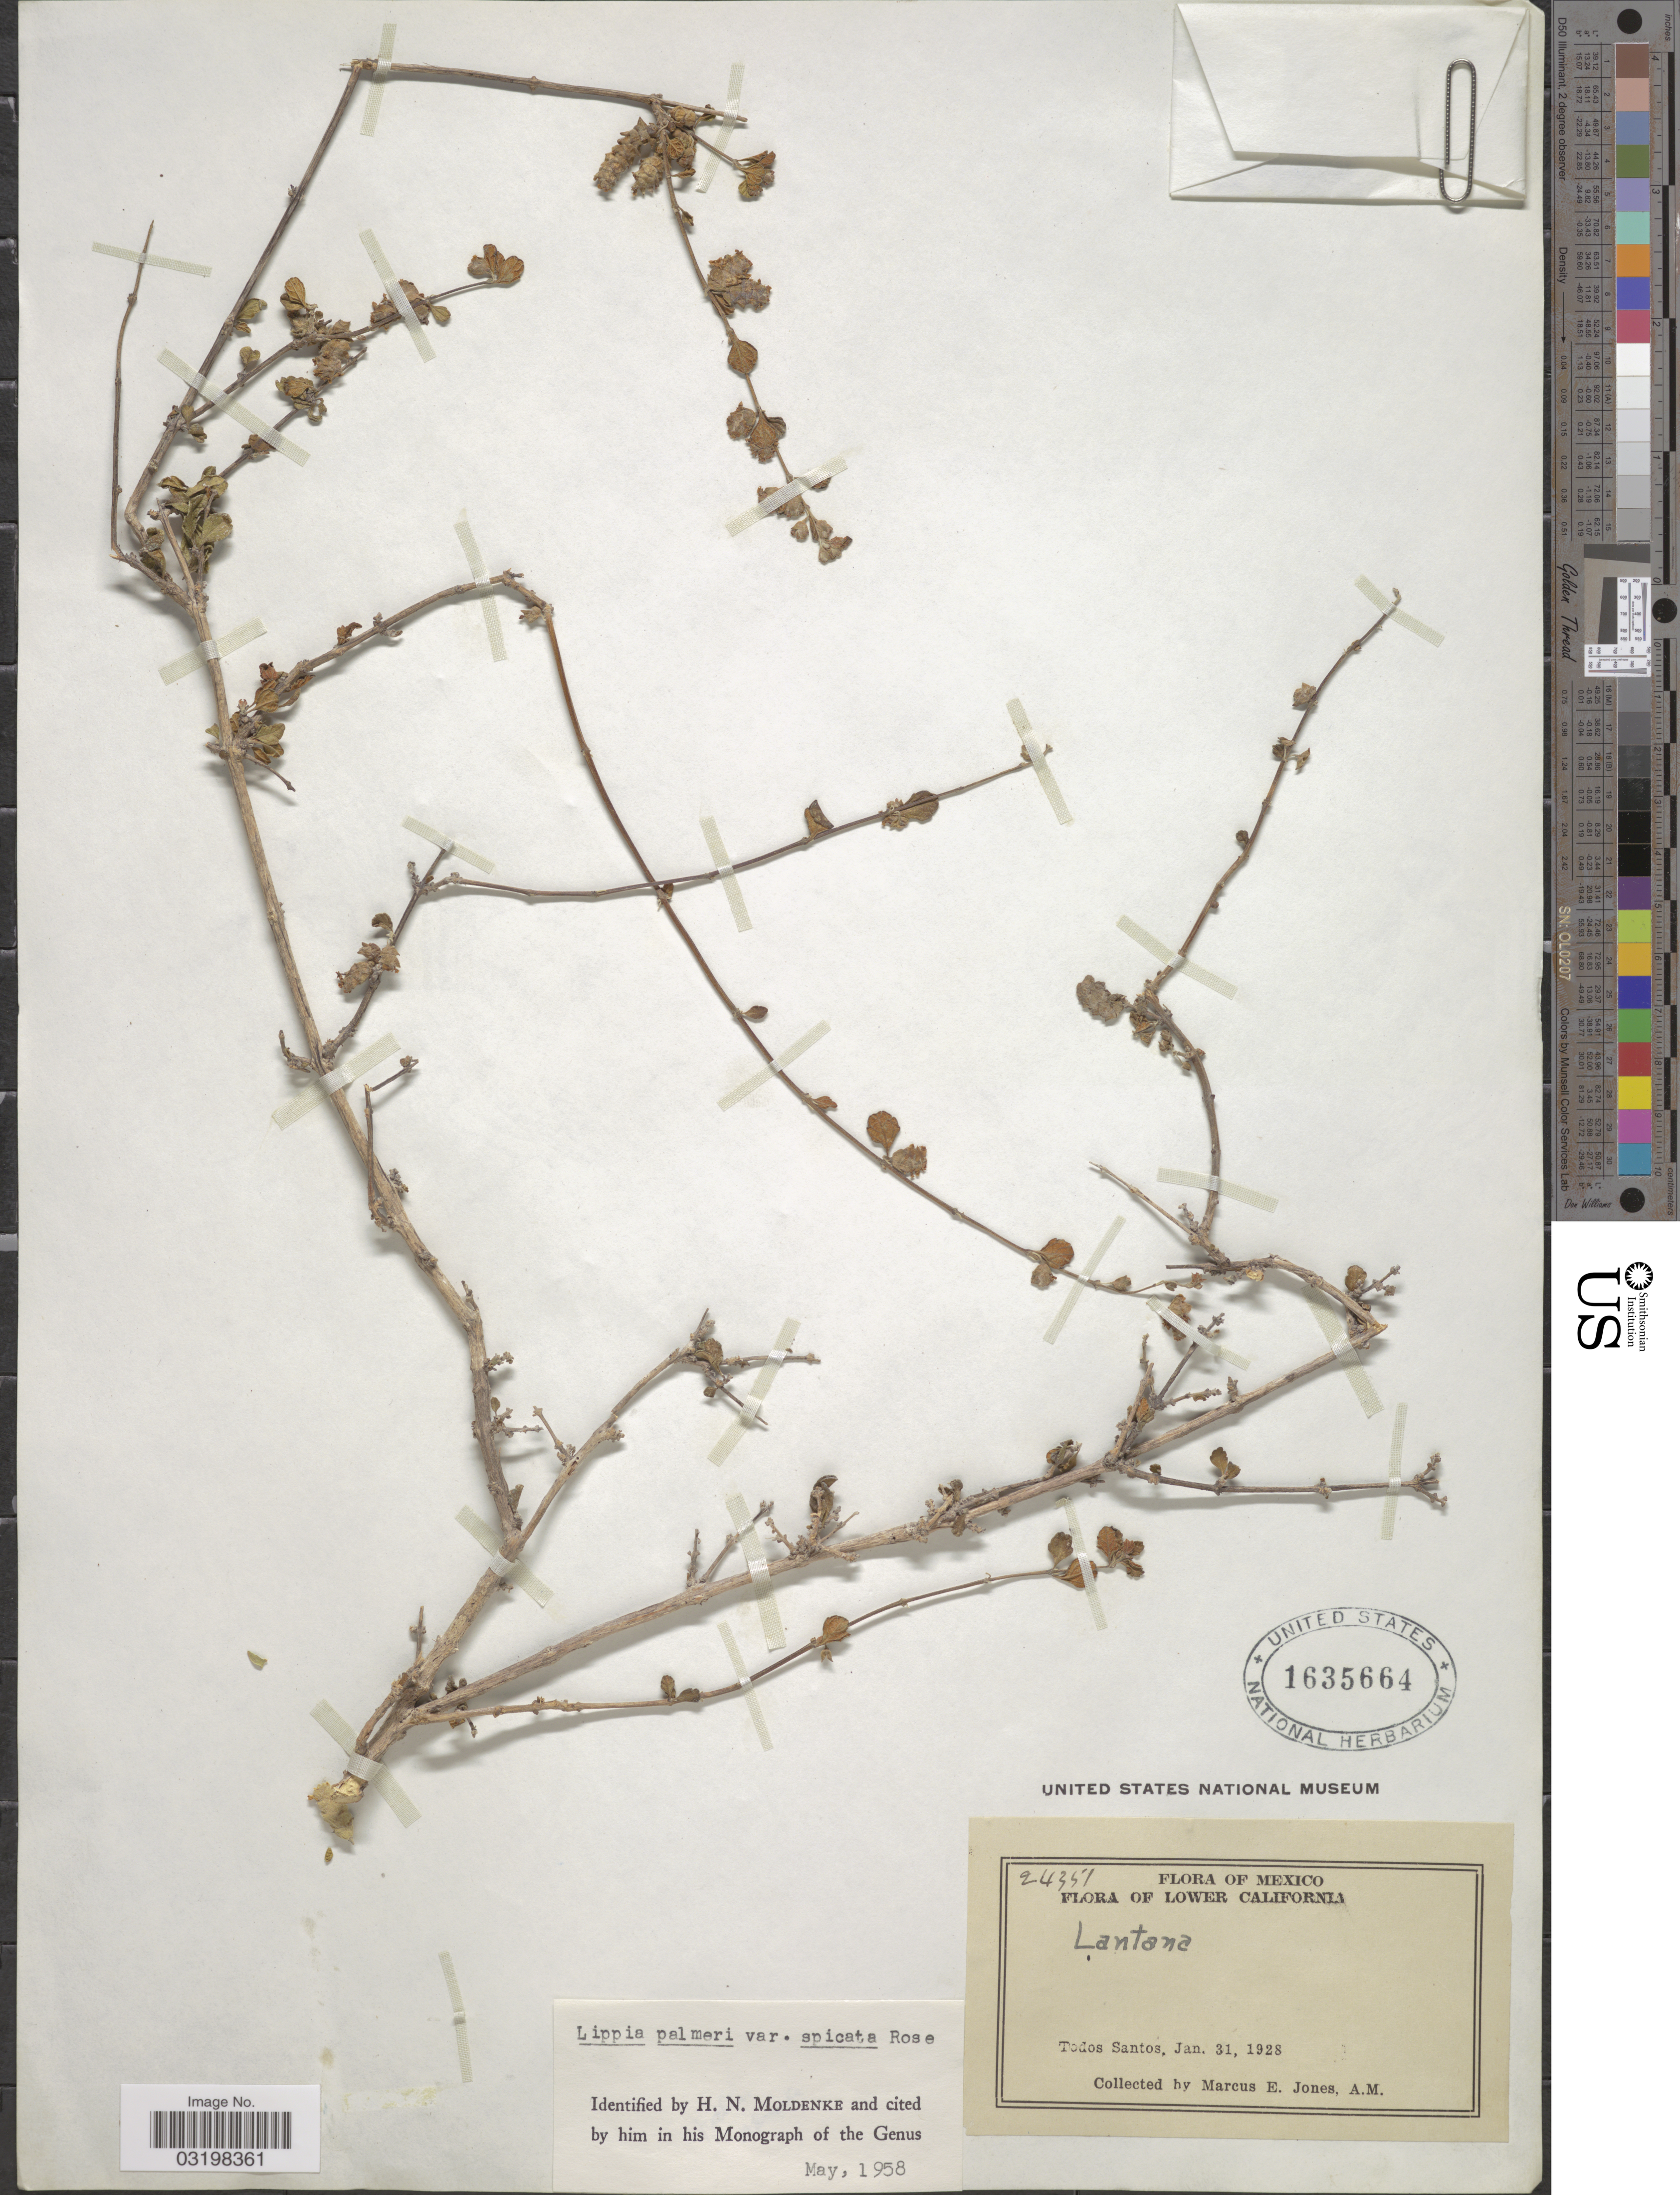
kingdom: Plantae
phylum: Tracheophyta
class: Magnoliopsida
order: Lamiales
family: Verbenaceae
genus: Lippia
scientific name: Lippia palmeri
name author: S. Watson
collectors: M. E. Jones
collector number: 24351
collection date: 1928-01-31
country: Mexico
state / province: Baja California Sur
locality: Todos Santos. Lower California.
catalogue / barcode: US 1635664